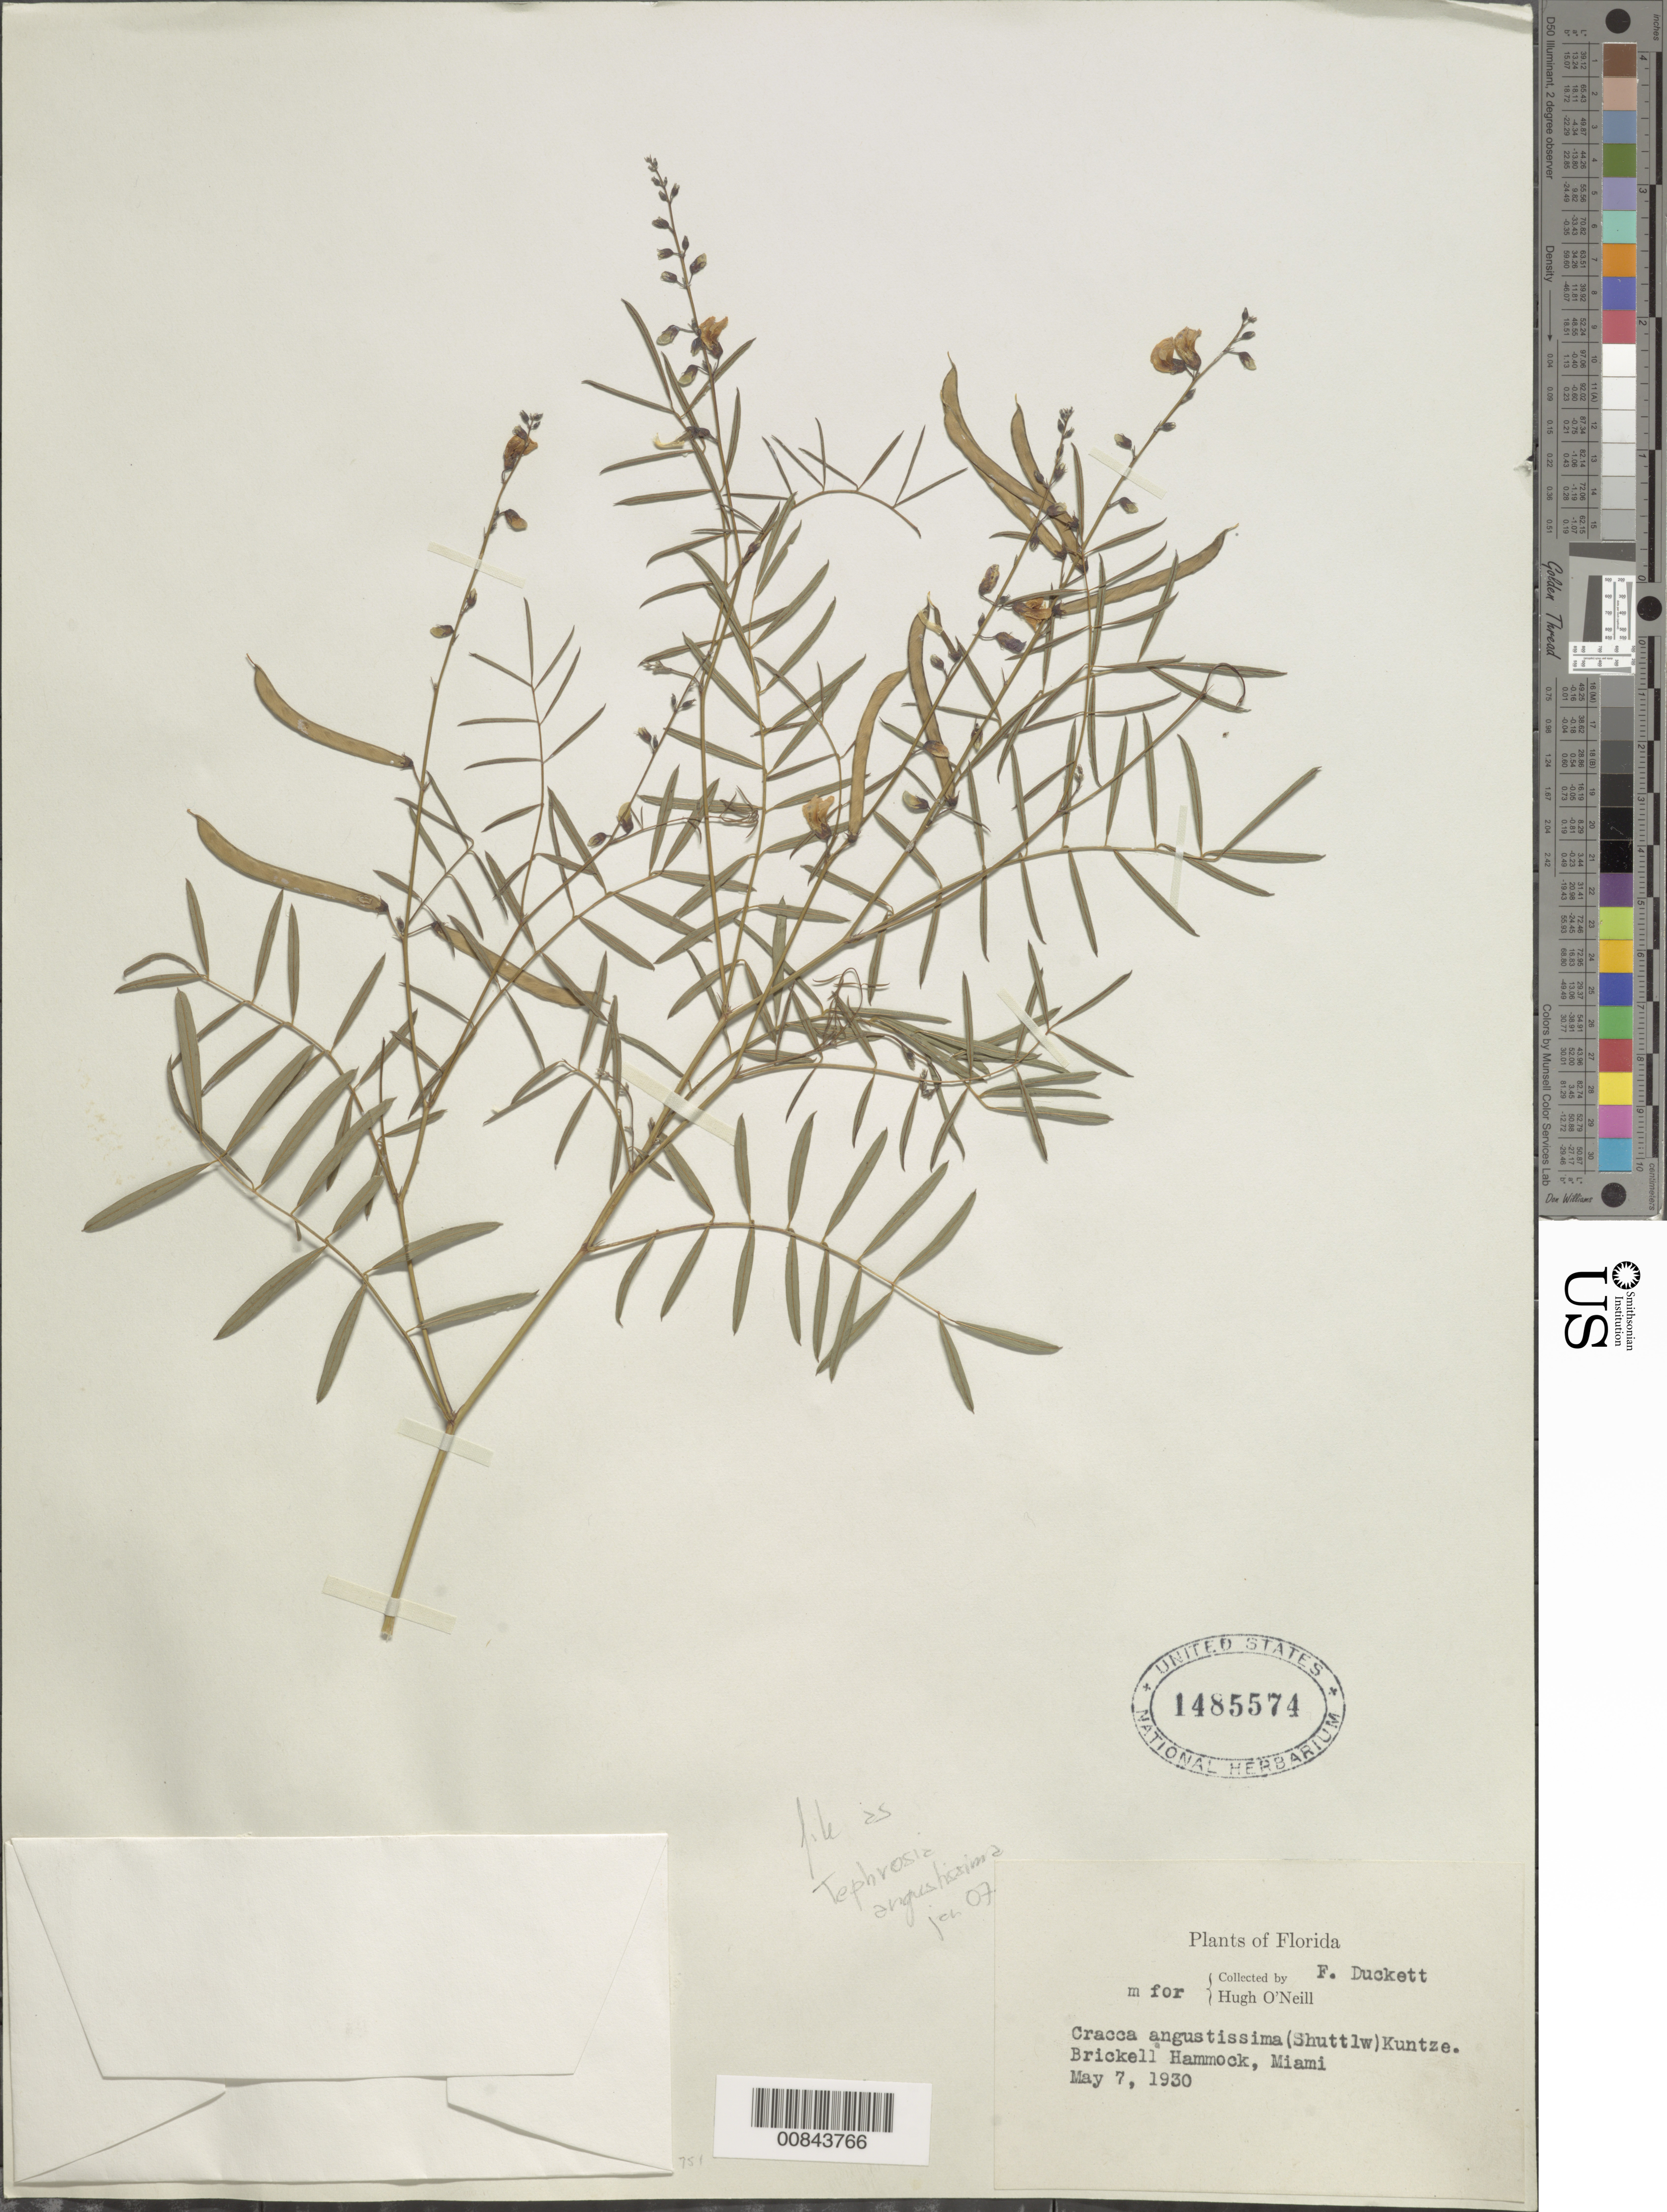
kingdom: Plantae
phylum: Tracheophyta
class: Magnoliopsida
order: Fabales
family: Fabaceae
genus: Tephrosia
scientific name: Tephrosia angustissima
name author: Shuttlew. ex Chapm.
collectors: F. Duckett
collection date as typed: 07 May 1930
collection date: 1930-05-07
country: United States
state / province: Florida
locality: Brickell Hammock, Miami.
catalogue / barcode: US 1485574